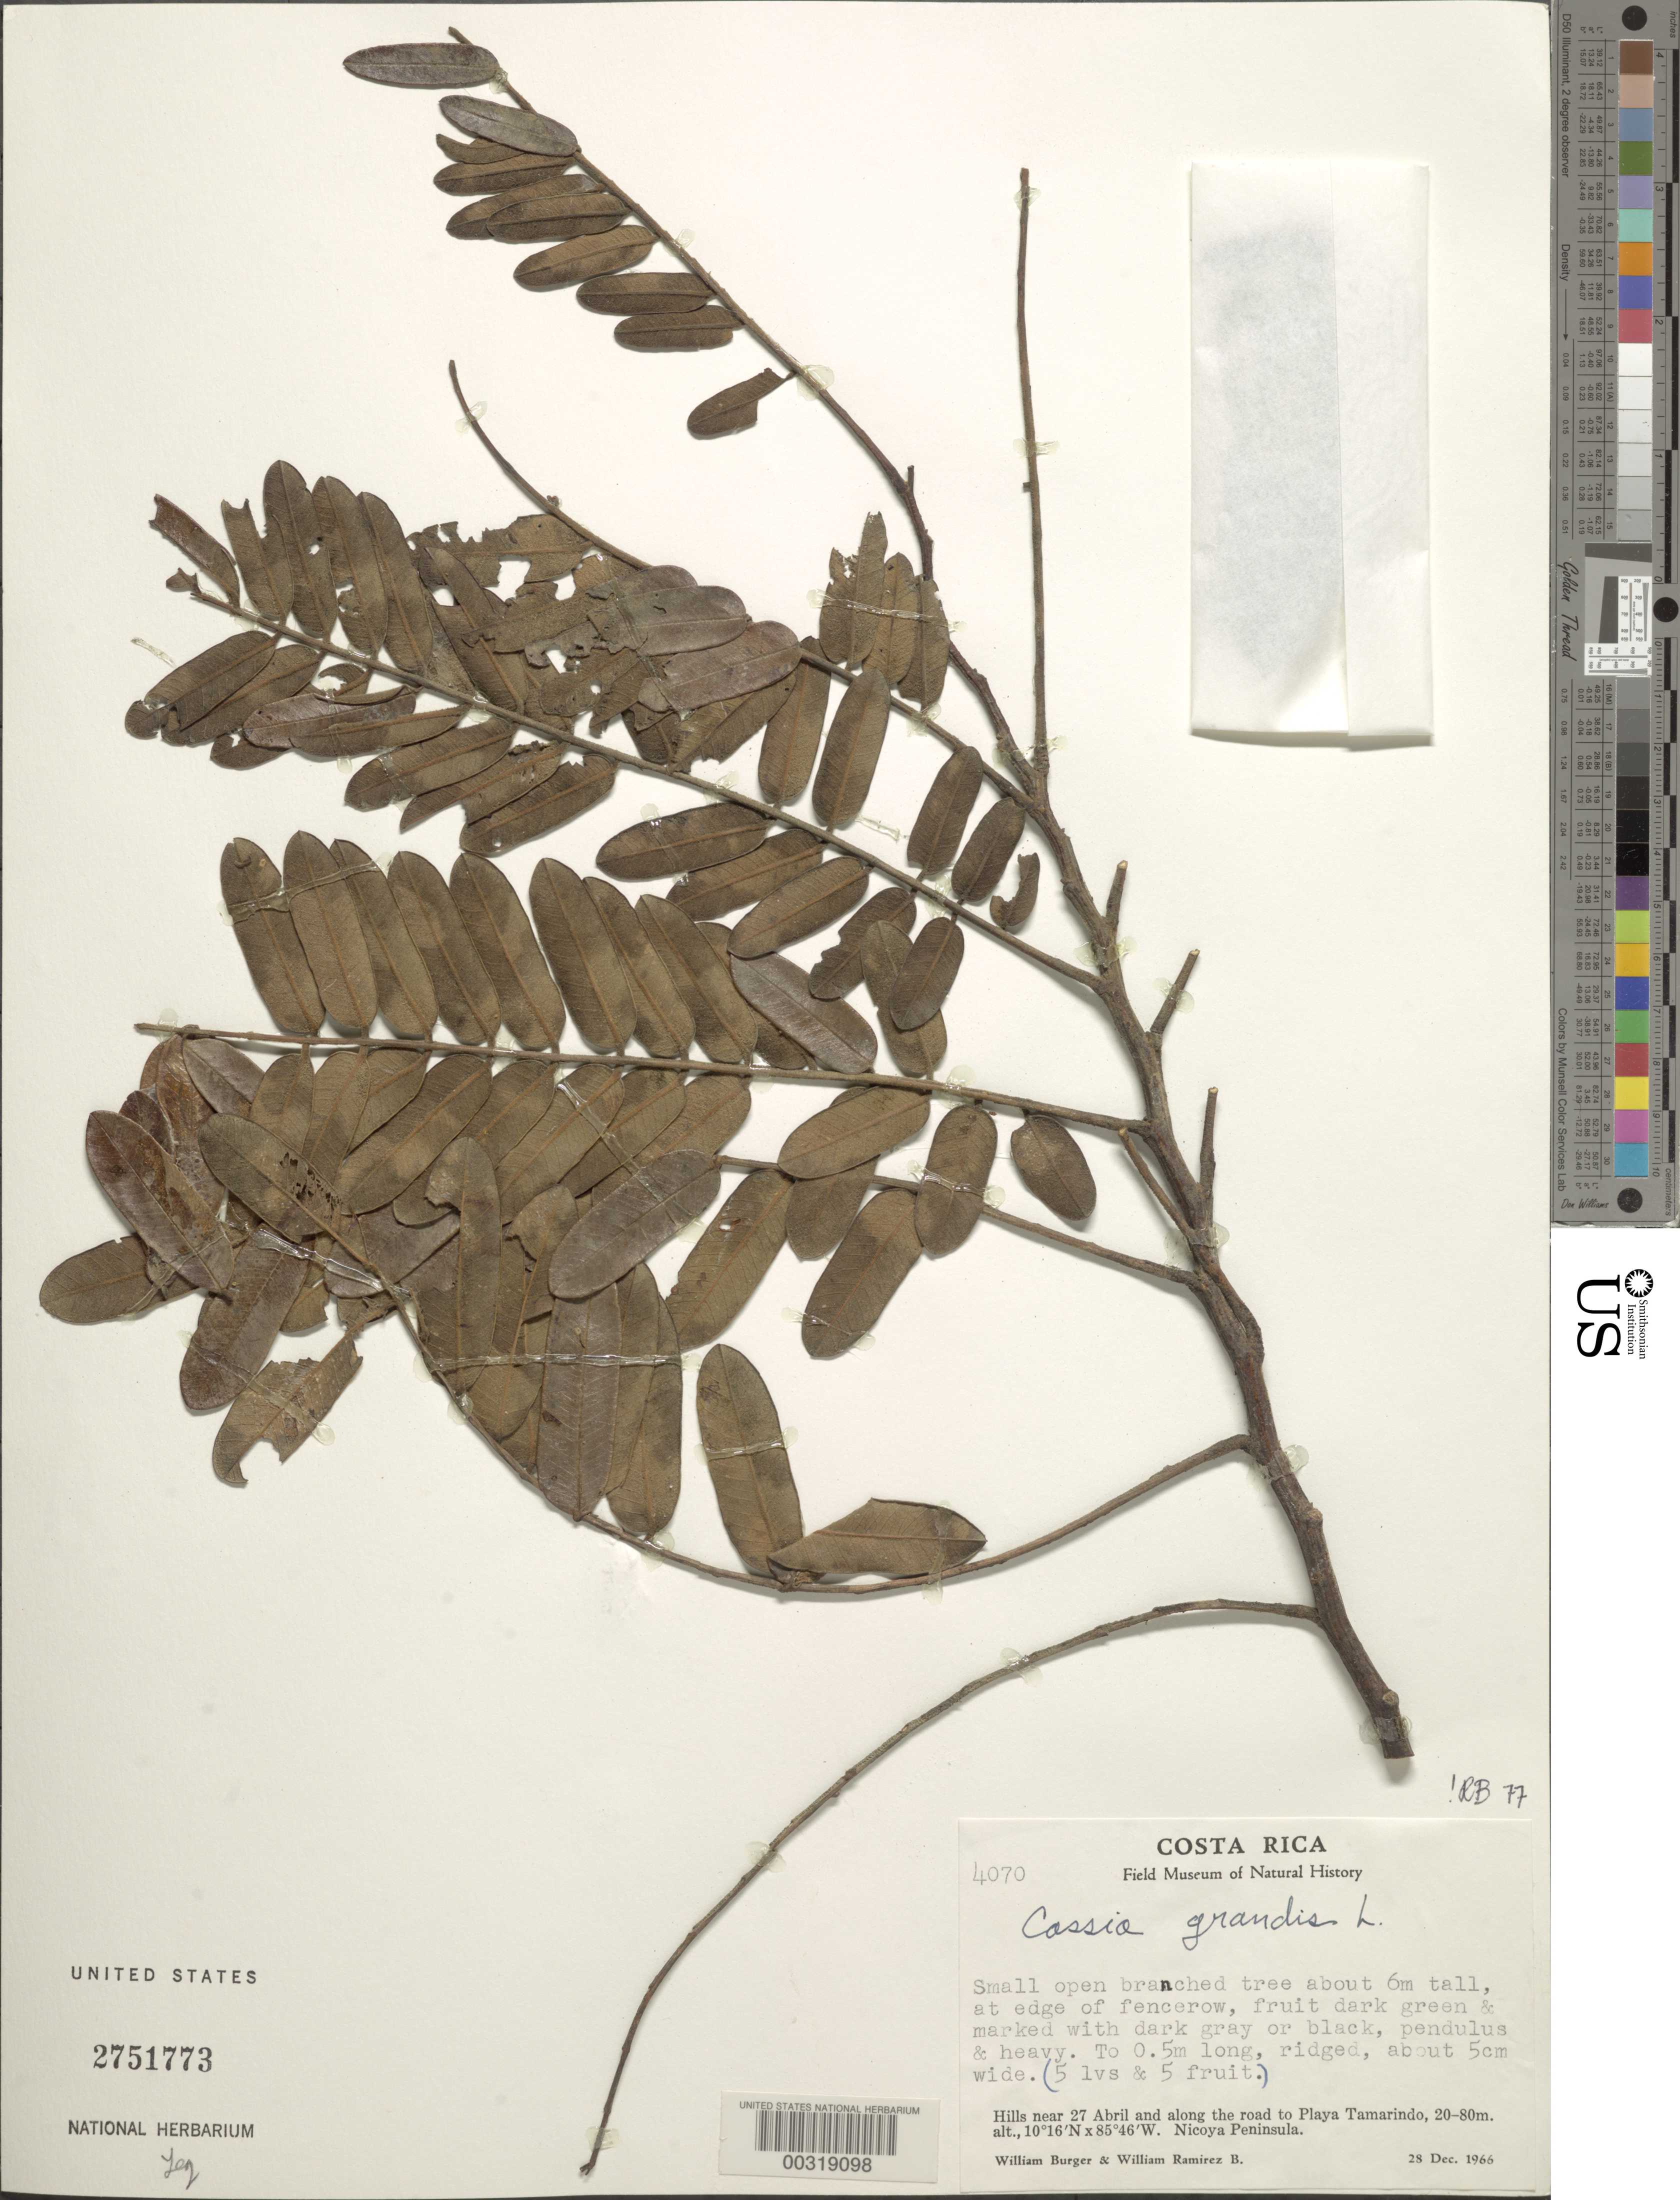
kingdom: Plantae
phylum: Tracheophyta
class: Magnoliopsida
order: Fabales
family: Fabaceae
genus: Cassia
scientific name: Cassia grandis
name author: L. f.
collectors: W. Burger & W. Ramirez B.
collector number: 4070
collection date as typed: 28 Dec 1966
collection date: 1966-12-28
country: Costa Rica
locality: Near 27 Abril and along the road to Playa Tamarindo, at edge of fence row; Nicoya Peninsula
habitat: Hills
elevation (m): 20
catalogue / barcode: US 2751773